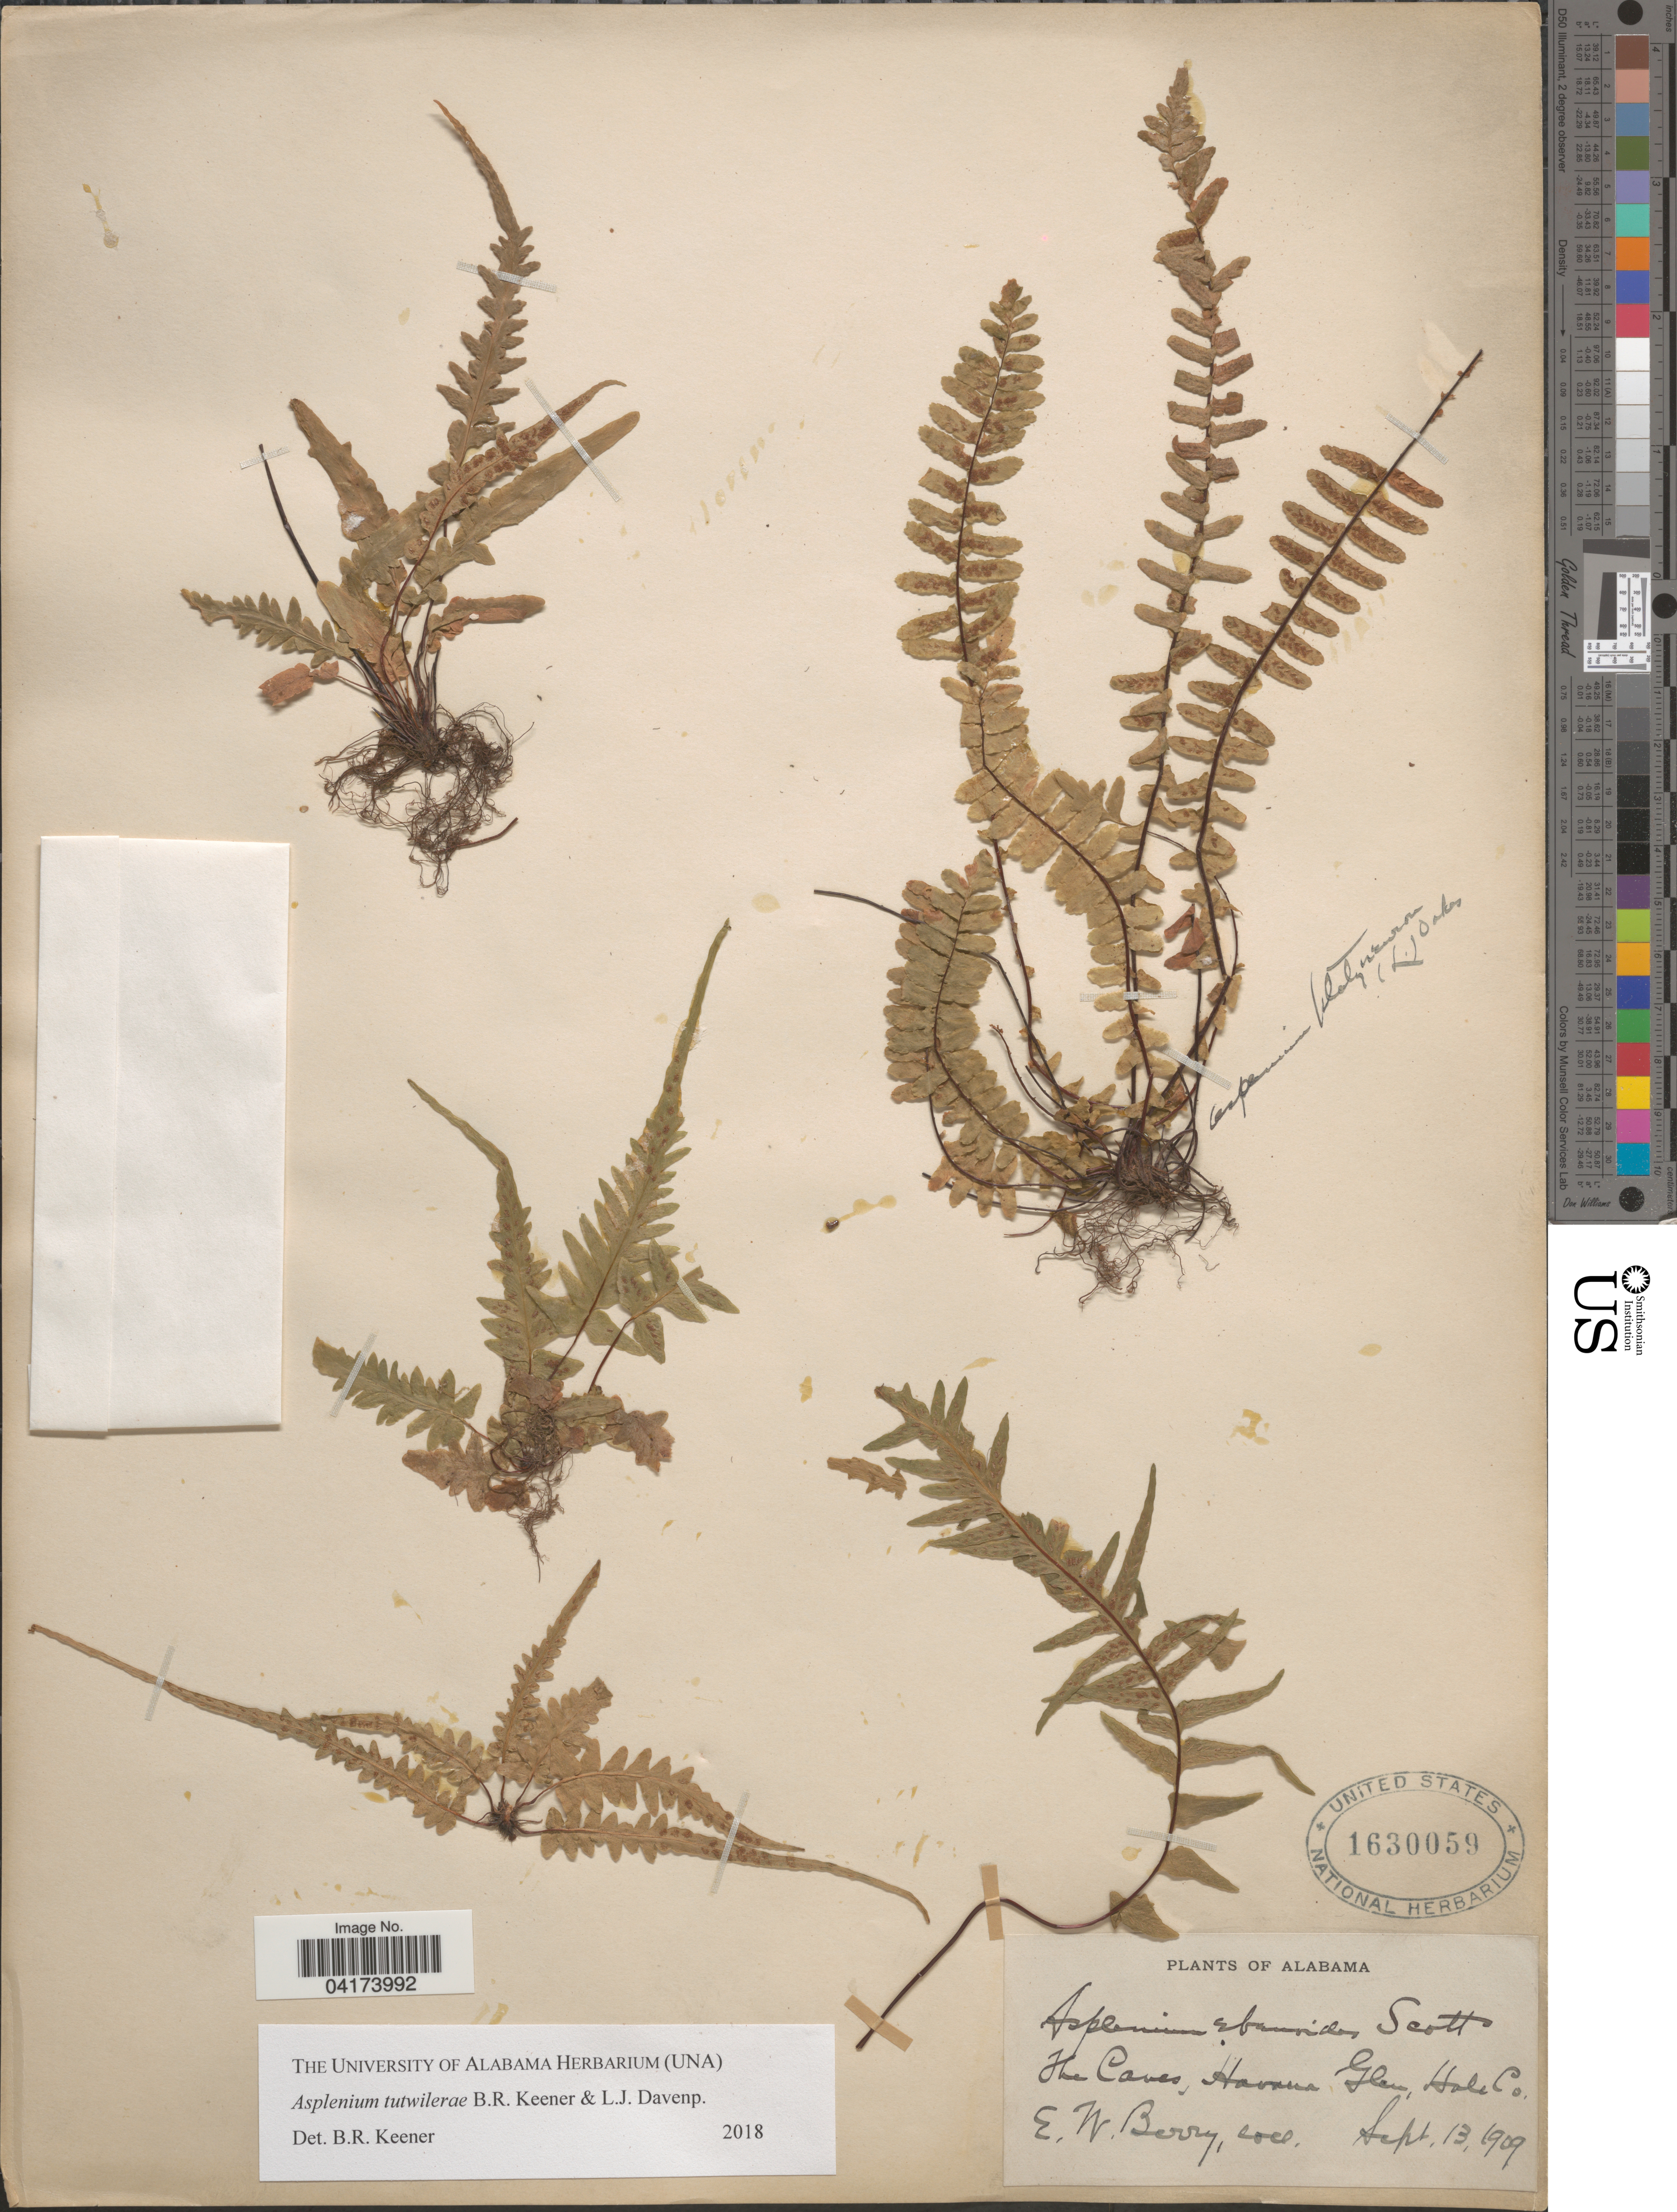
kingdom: Plantae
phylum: Tracheophyta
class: Polypodiopsida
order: Polypodiales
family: Aspleniaceae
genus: Asplenium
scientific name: Asplenium tutwilerae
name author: B.R. Keener & L.J. Davenp.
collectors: E. Berry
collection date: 1909-09-13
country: United States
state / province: Alabama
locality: The Caves, Havana Glen, Hale Co.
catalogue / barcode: US 1630059